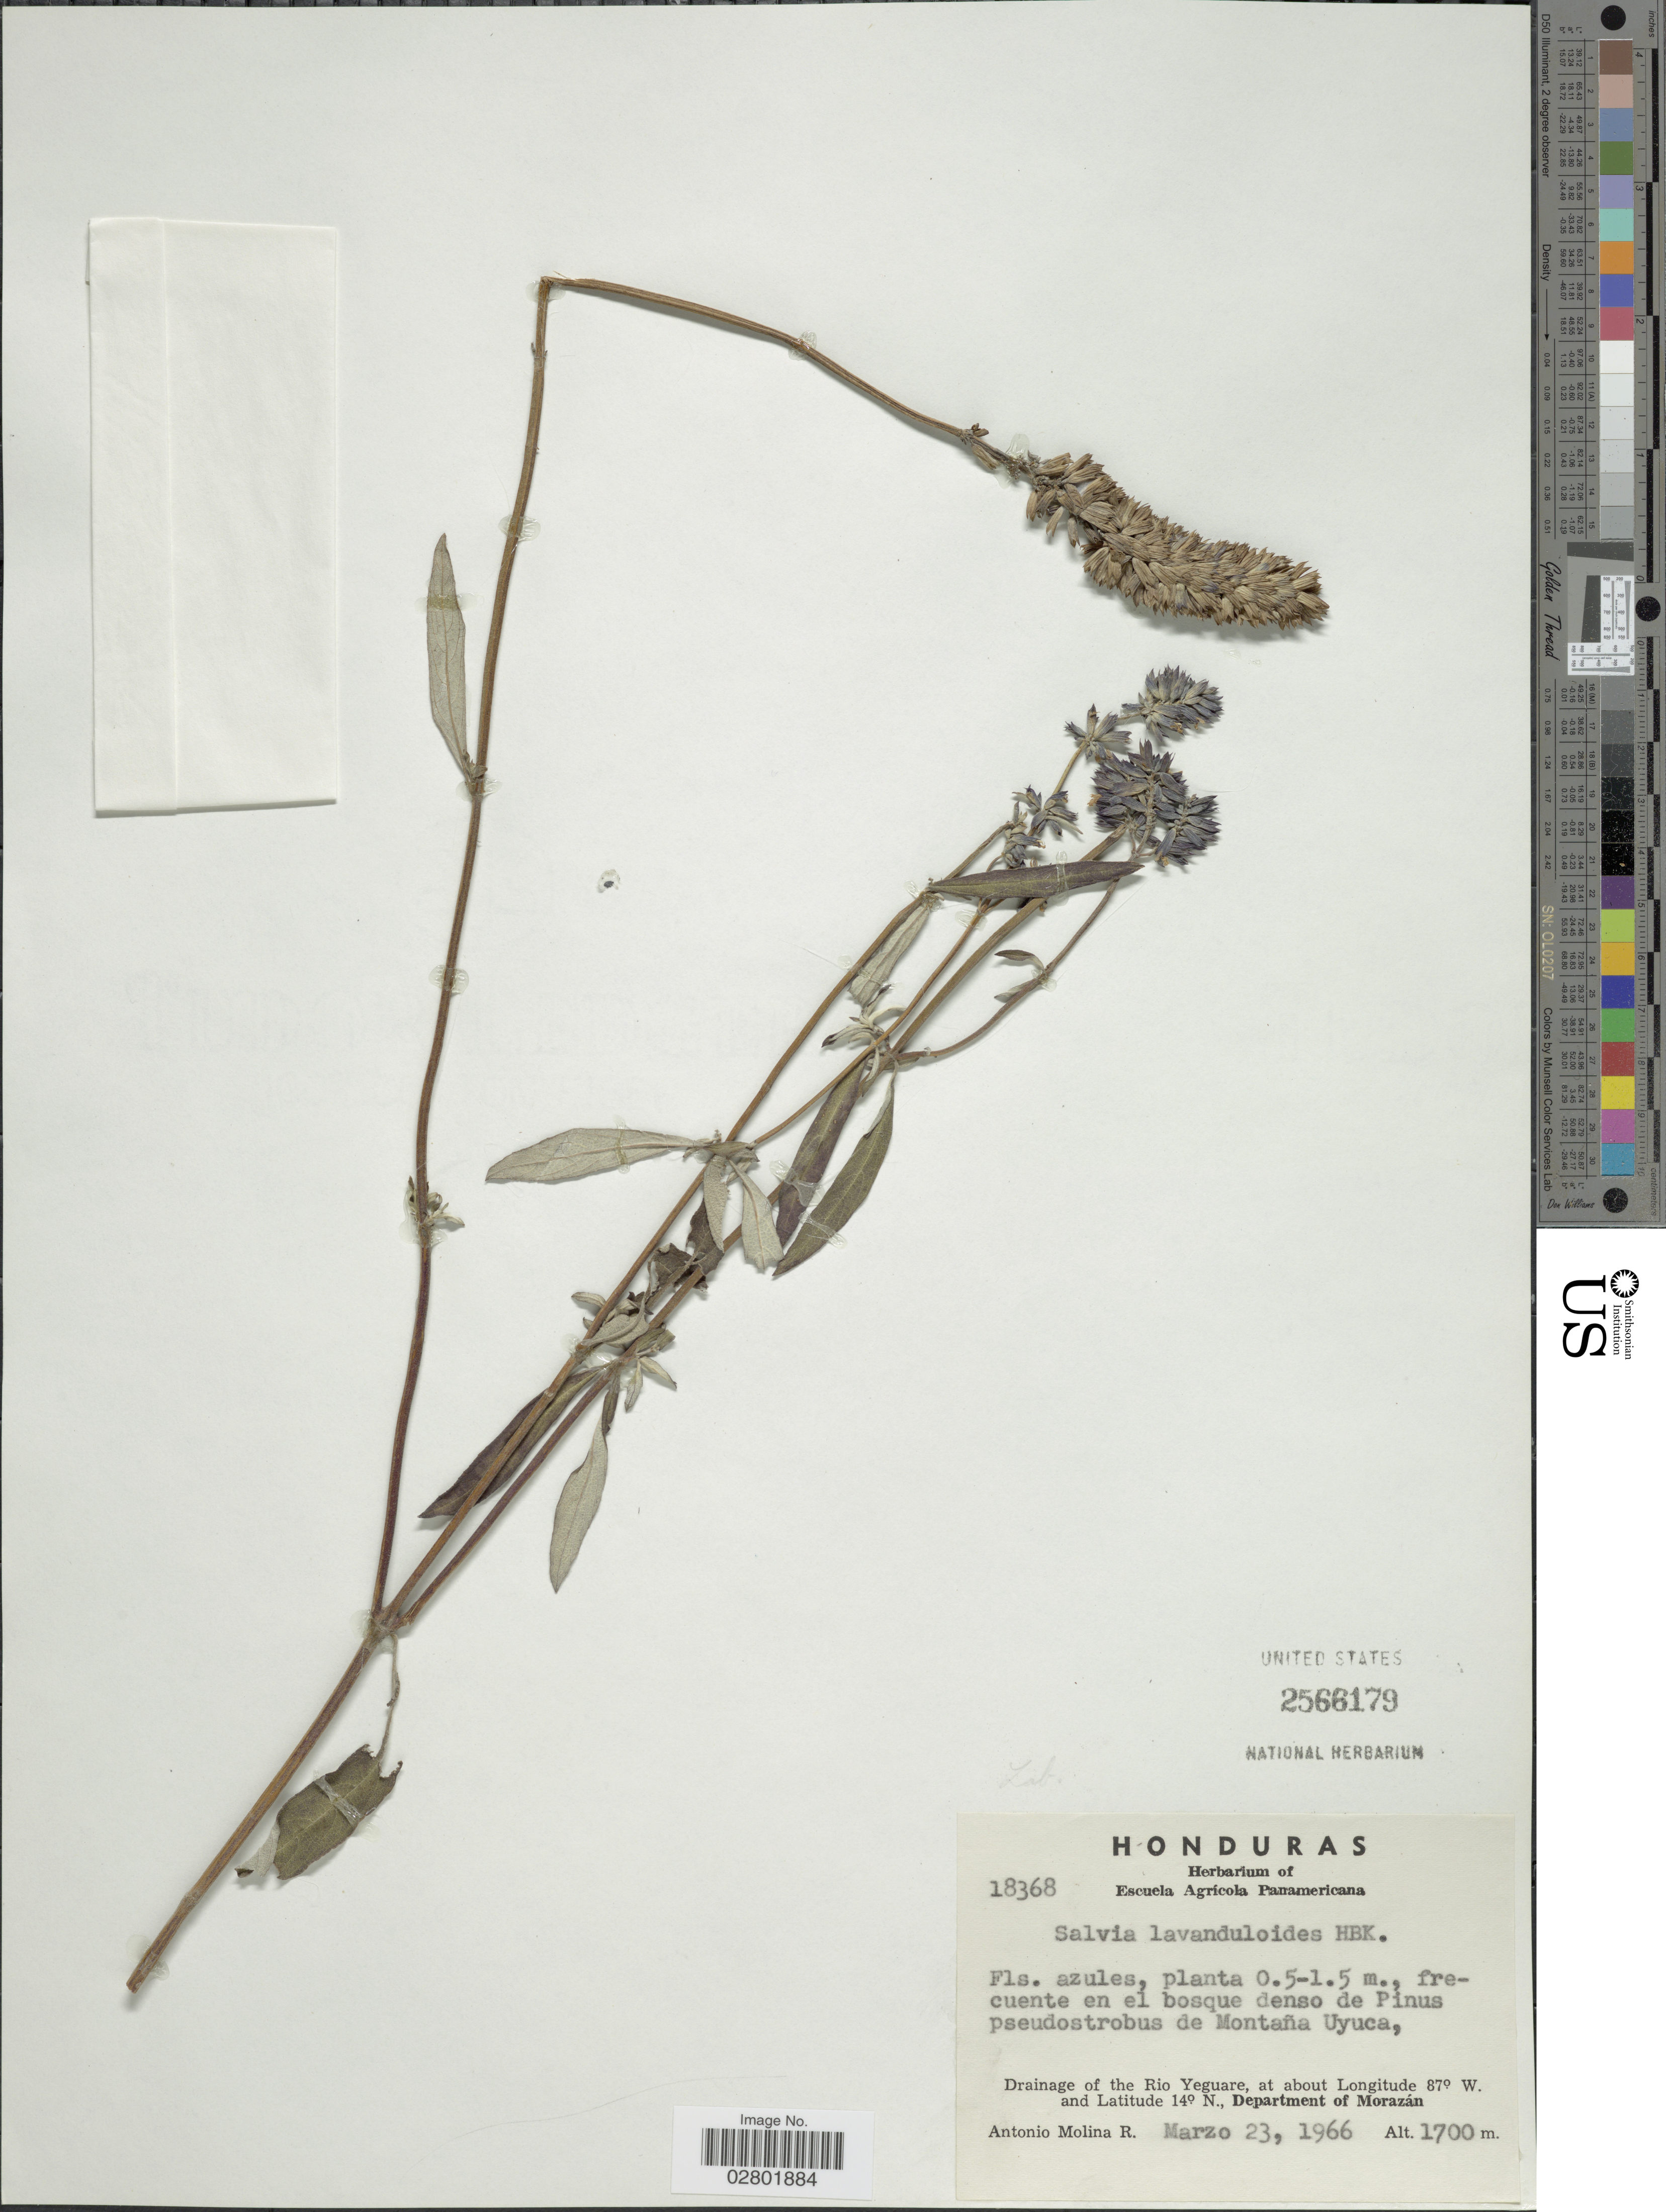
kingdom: Plantae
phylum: Tracheophyta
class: Magnoliopsida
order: Lamiales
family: Lamiaceae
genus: Salvia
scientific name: Salvia lavanduloides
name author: Kunth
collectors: A. Molina R.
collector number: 18368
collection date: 1966-03-23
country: Honduras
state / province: Fco. Morazán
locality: Frecuente en el bosque denso de Pinus pseudostrobus de Montaña Uyuca, Drainage of the Rio Yeguare, Department of Morazán.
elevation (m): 1700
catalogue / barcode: US 2566179